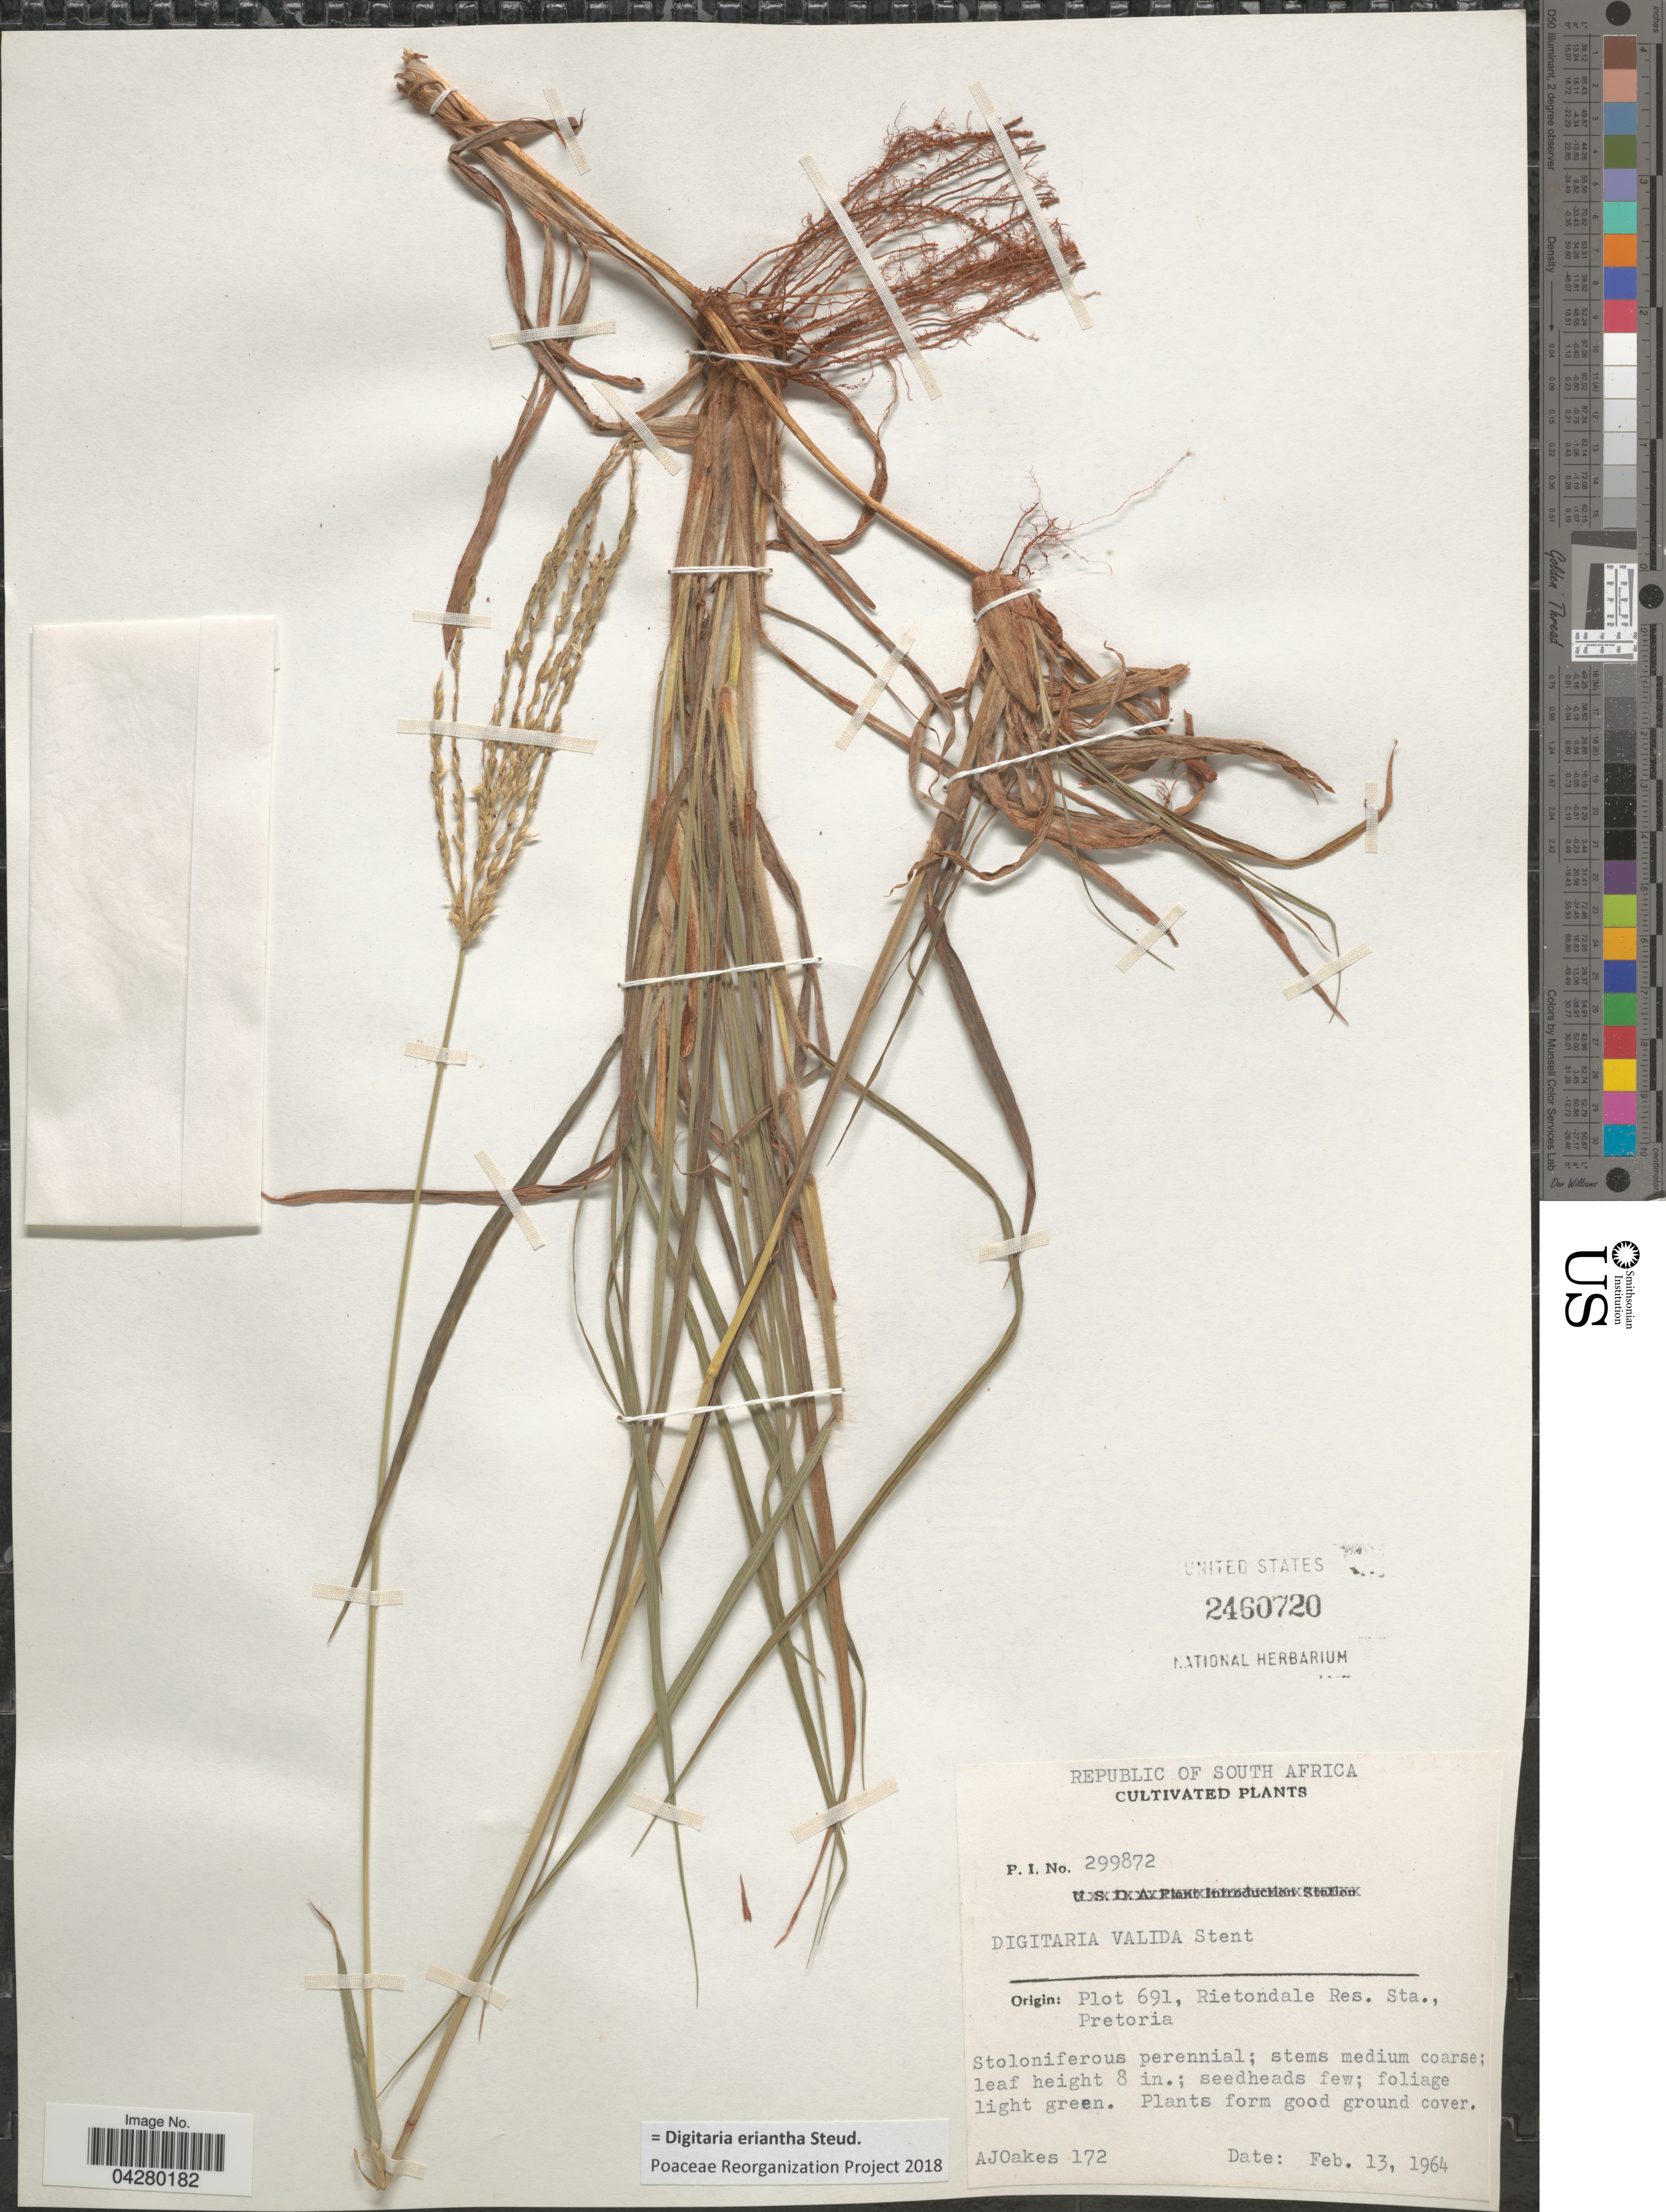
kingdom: Plantae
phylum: Tracheophyta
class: Liliopsida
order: Poales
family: Poaceae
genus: Digitaria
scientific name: Digitaria eriantha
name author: Steud.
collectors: A. Oakes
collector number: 172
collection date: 1964-02-13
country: South Africa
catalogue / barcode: US 2460720